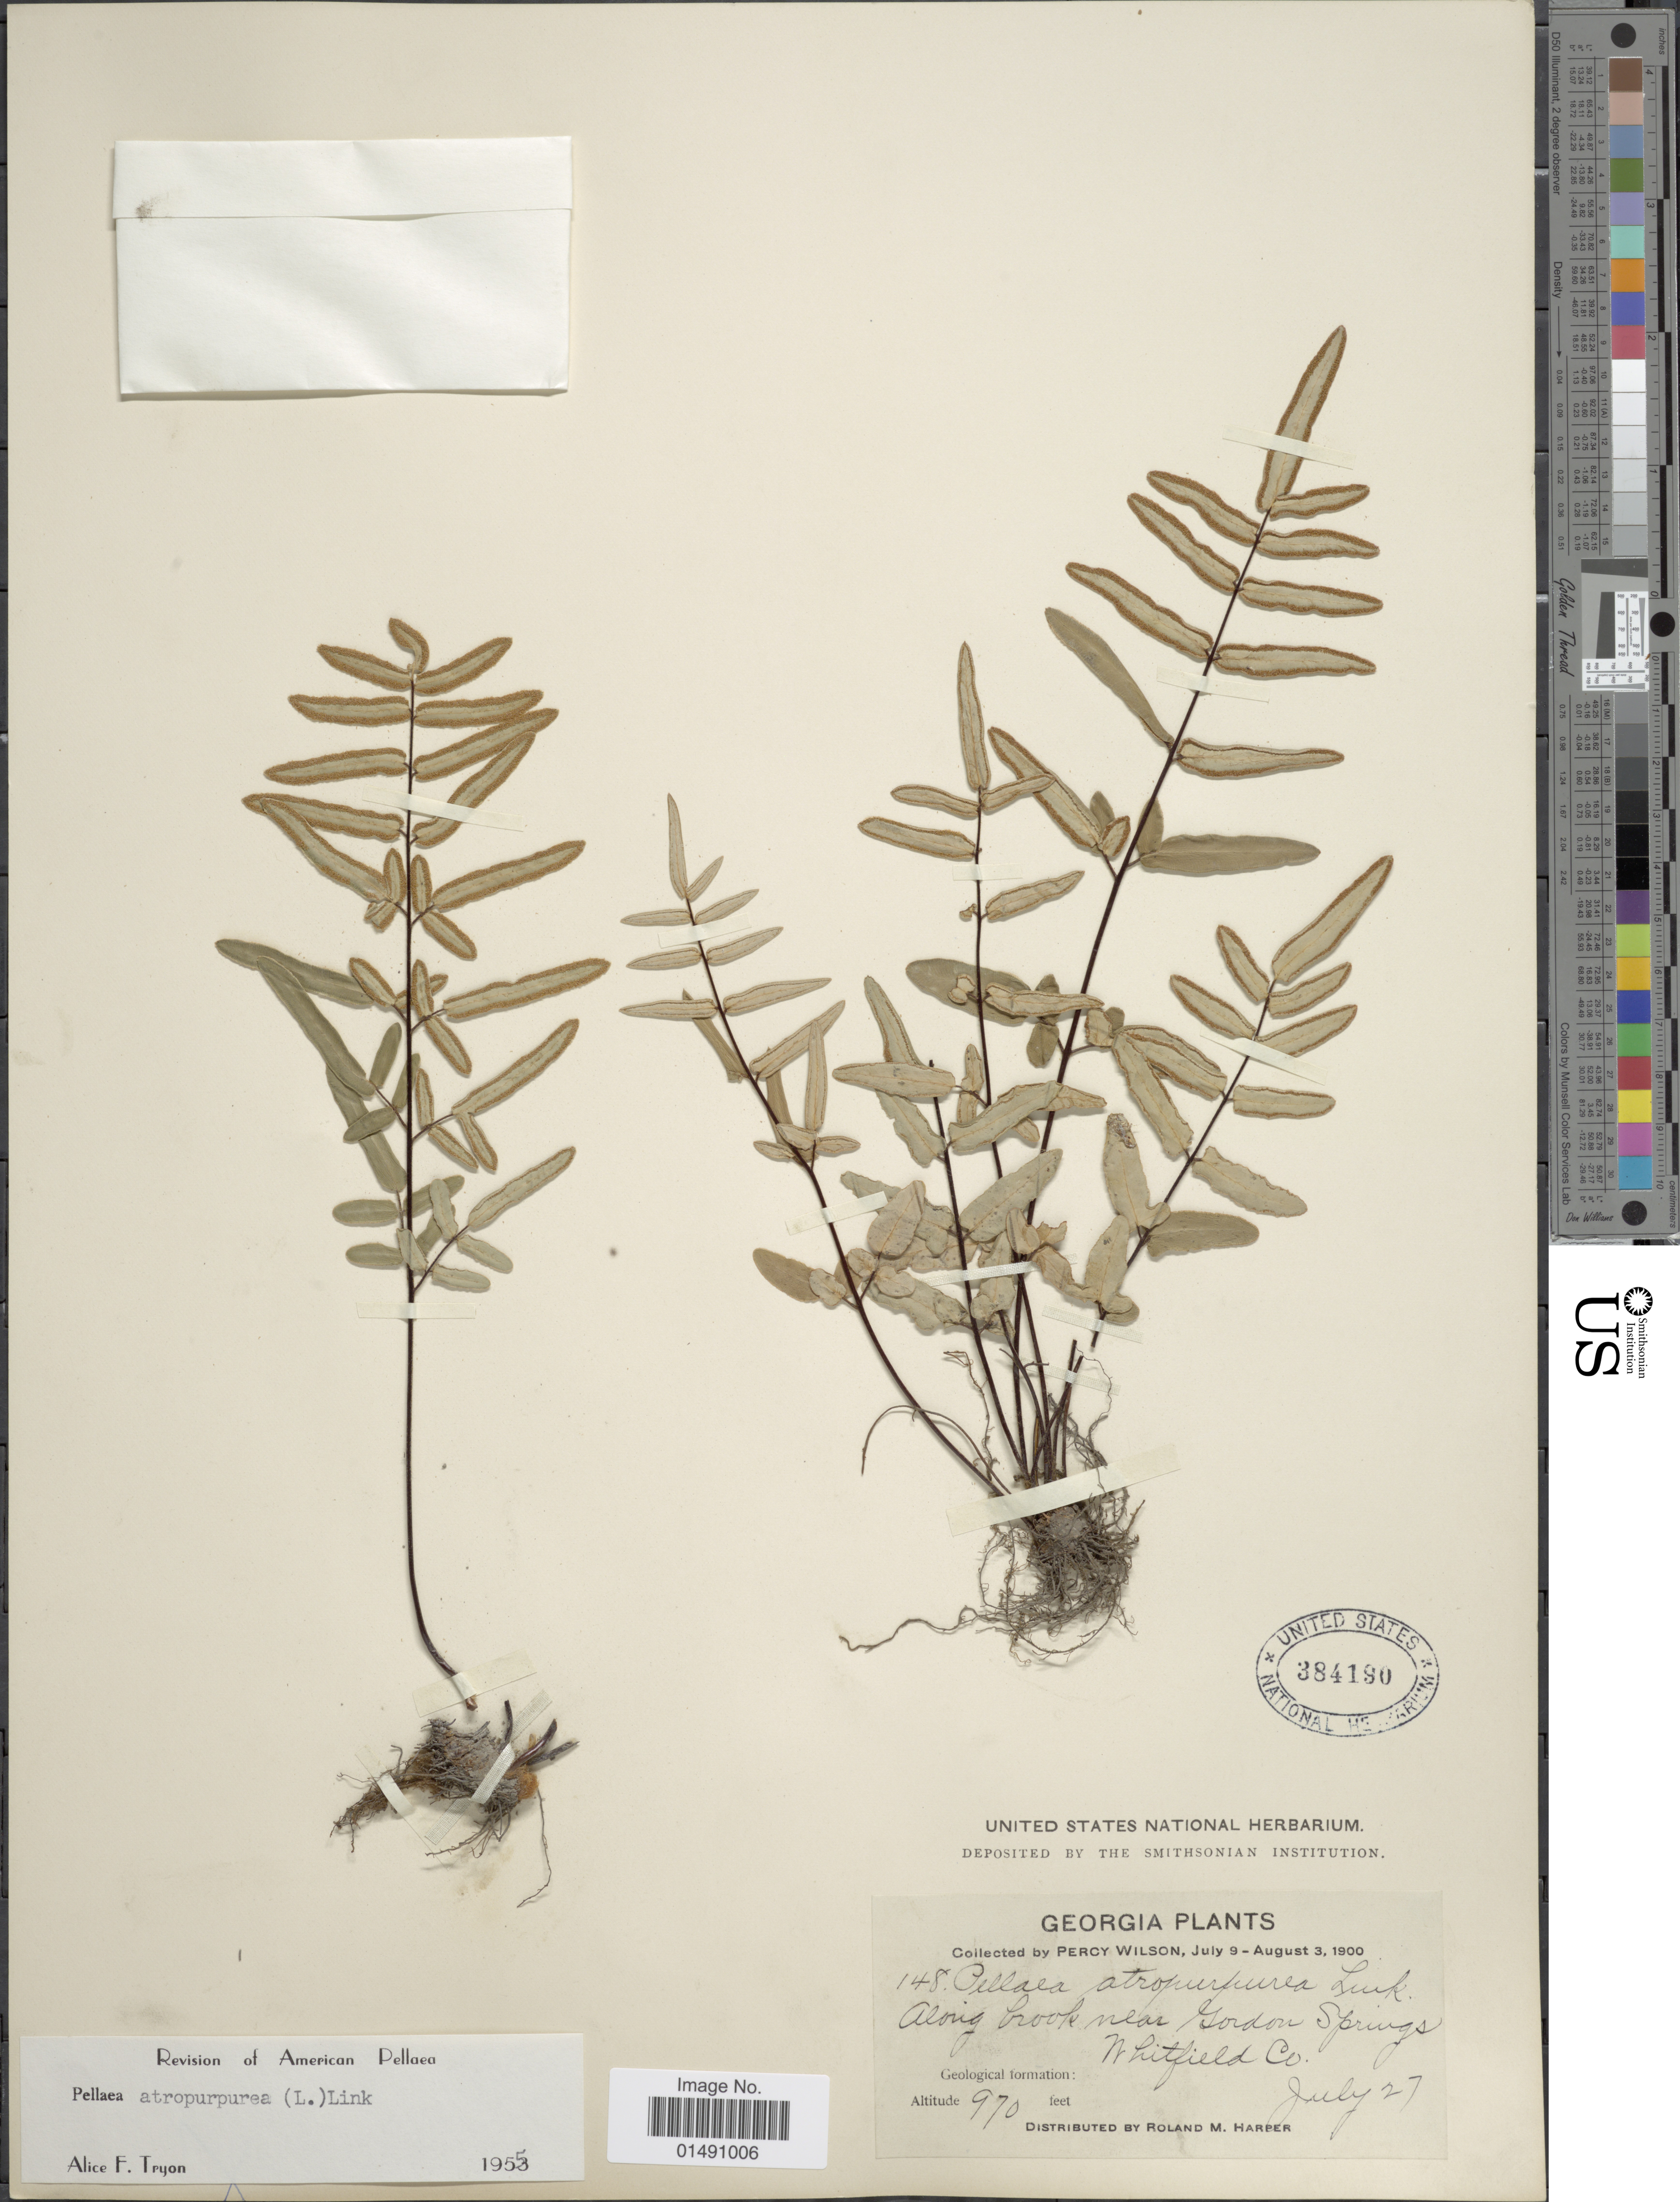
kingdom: Plantae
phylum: Tracheophyta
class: Polypodiopsida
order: Polypodiales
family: Pteridaceae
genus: Pellaea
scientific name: Pellaea atropurpurea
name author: (L.) Link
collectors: P. Wilson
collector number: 148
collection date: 1900-07-27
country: United States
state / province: Georgia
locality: Along brook near Gordon Springs Whitfield Co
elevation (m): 296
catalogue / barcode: US 384190